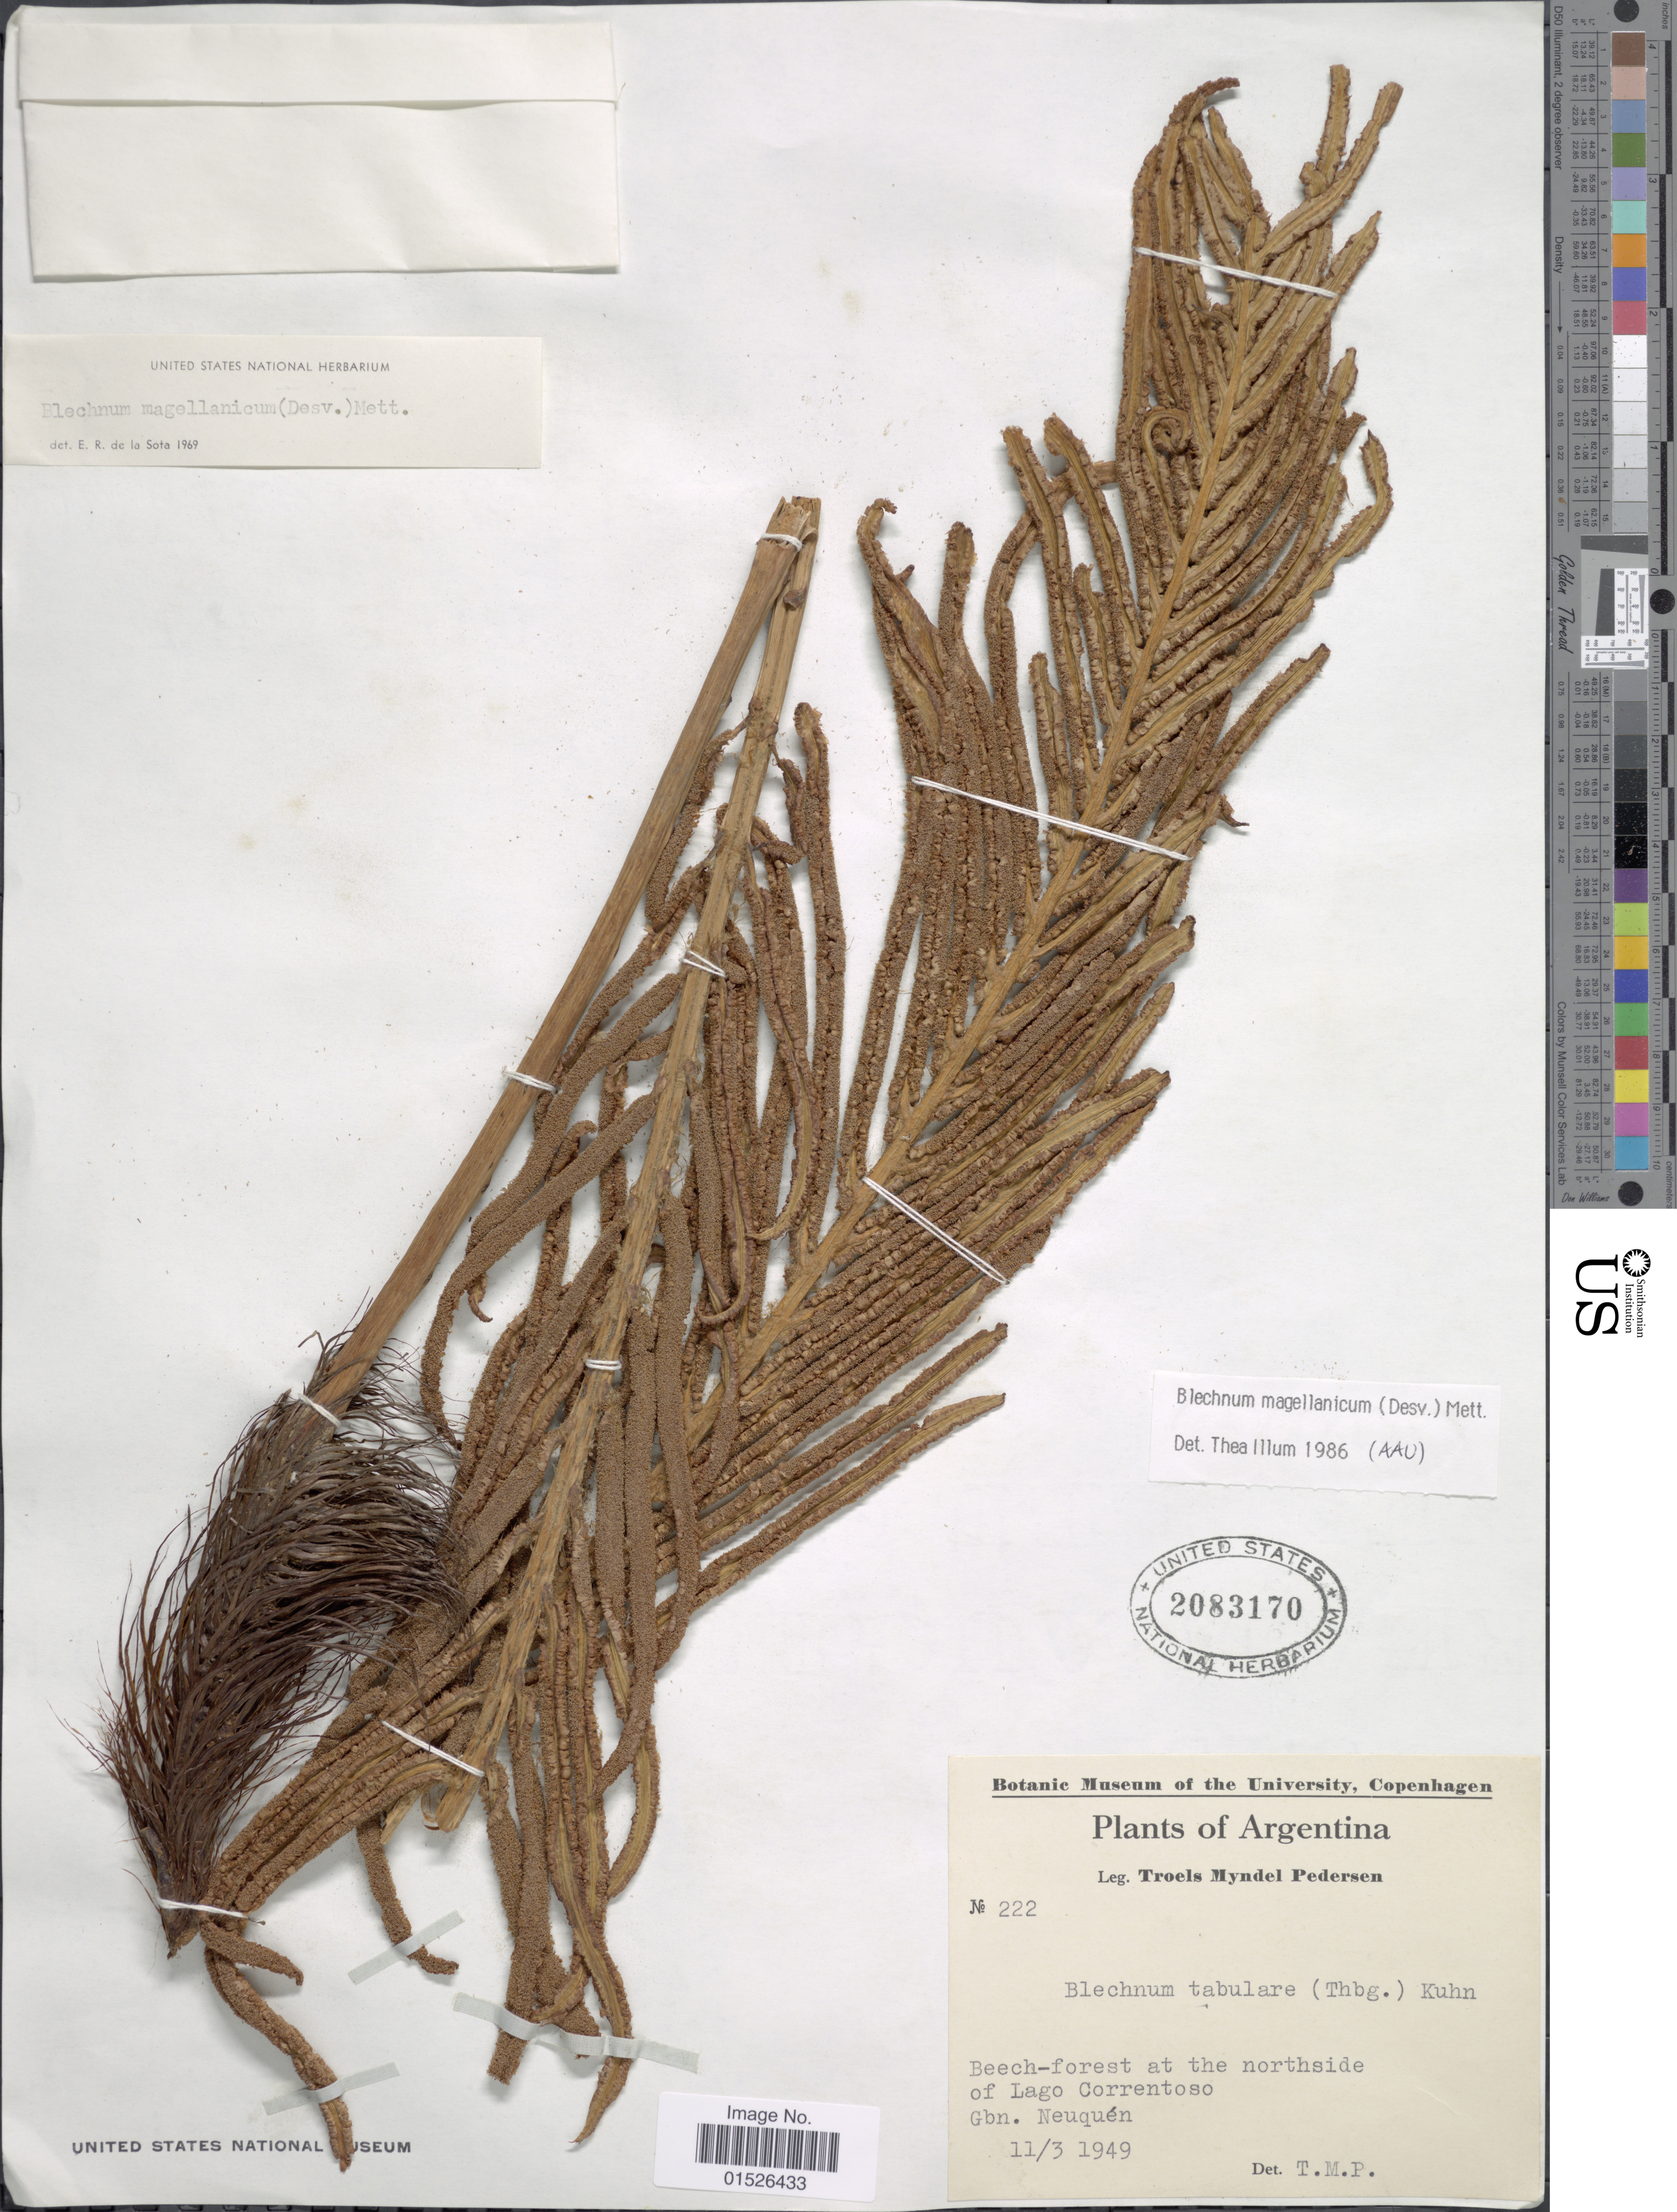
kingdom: Plantae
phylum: Tracheophyta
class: Polypodiopsida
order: Polypodiales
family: Blechnaceae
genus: Blechnum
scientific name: Blechnum magellanicum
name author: Mett.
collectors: T. Pederson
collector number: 222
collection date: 1949-03-11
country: Argentina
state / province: Neuquen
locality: Argentina. Beech-forest at the northside of Lago Correntoso Gbn. Neuquen.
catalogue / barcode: US 2083170